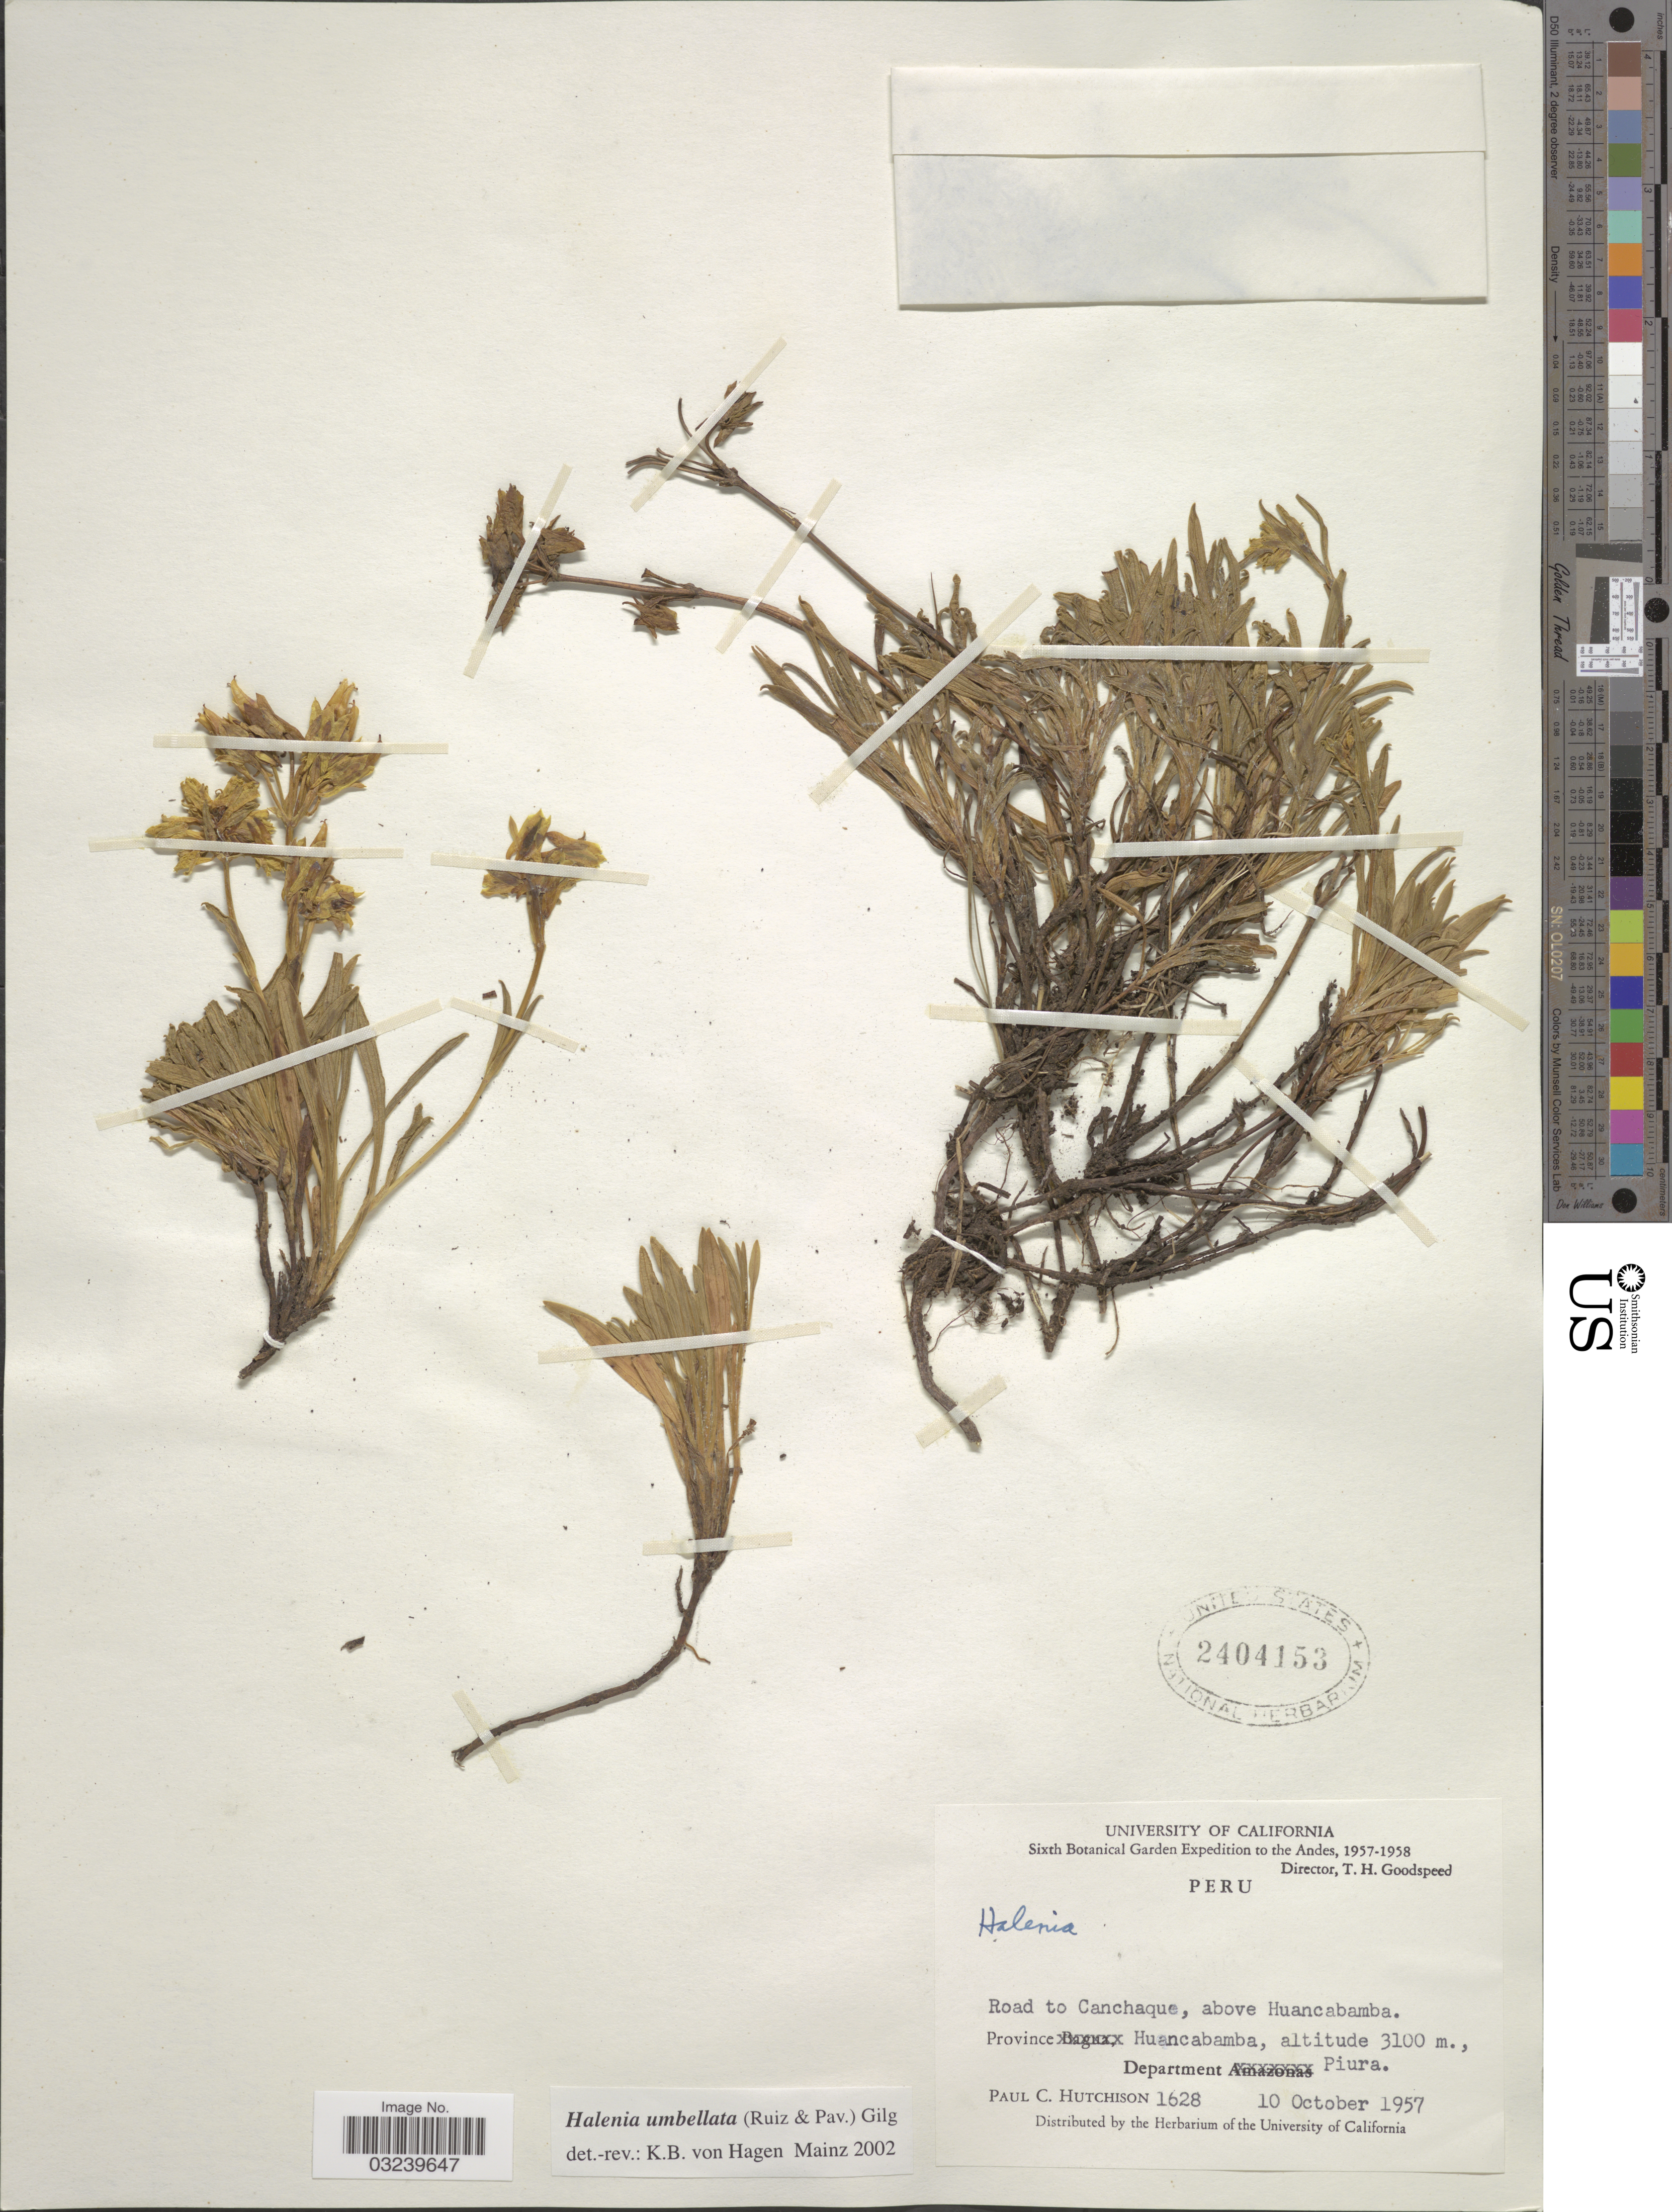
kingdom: Plantae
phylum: Tracheophyta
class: Magnoliopsida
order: Gentianales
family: Gentianaceae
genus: Halenia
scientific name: Halenia umbellata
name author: (Ruiz & Pav.) Gilg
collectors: P. C. Hutchison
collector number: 1628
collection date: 1957-10-10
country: Peru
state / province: Piura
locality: The Andes, Road to Canchaque, above Huancabamba, Province Huancabamba, Department Piura.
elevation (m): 3100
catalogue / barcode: US 2404153